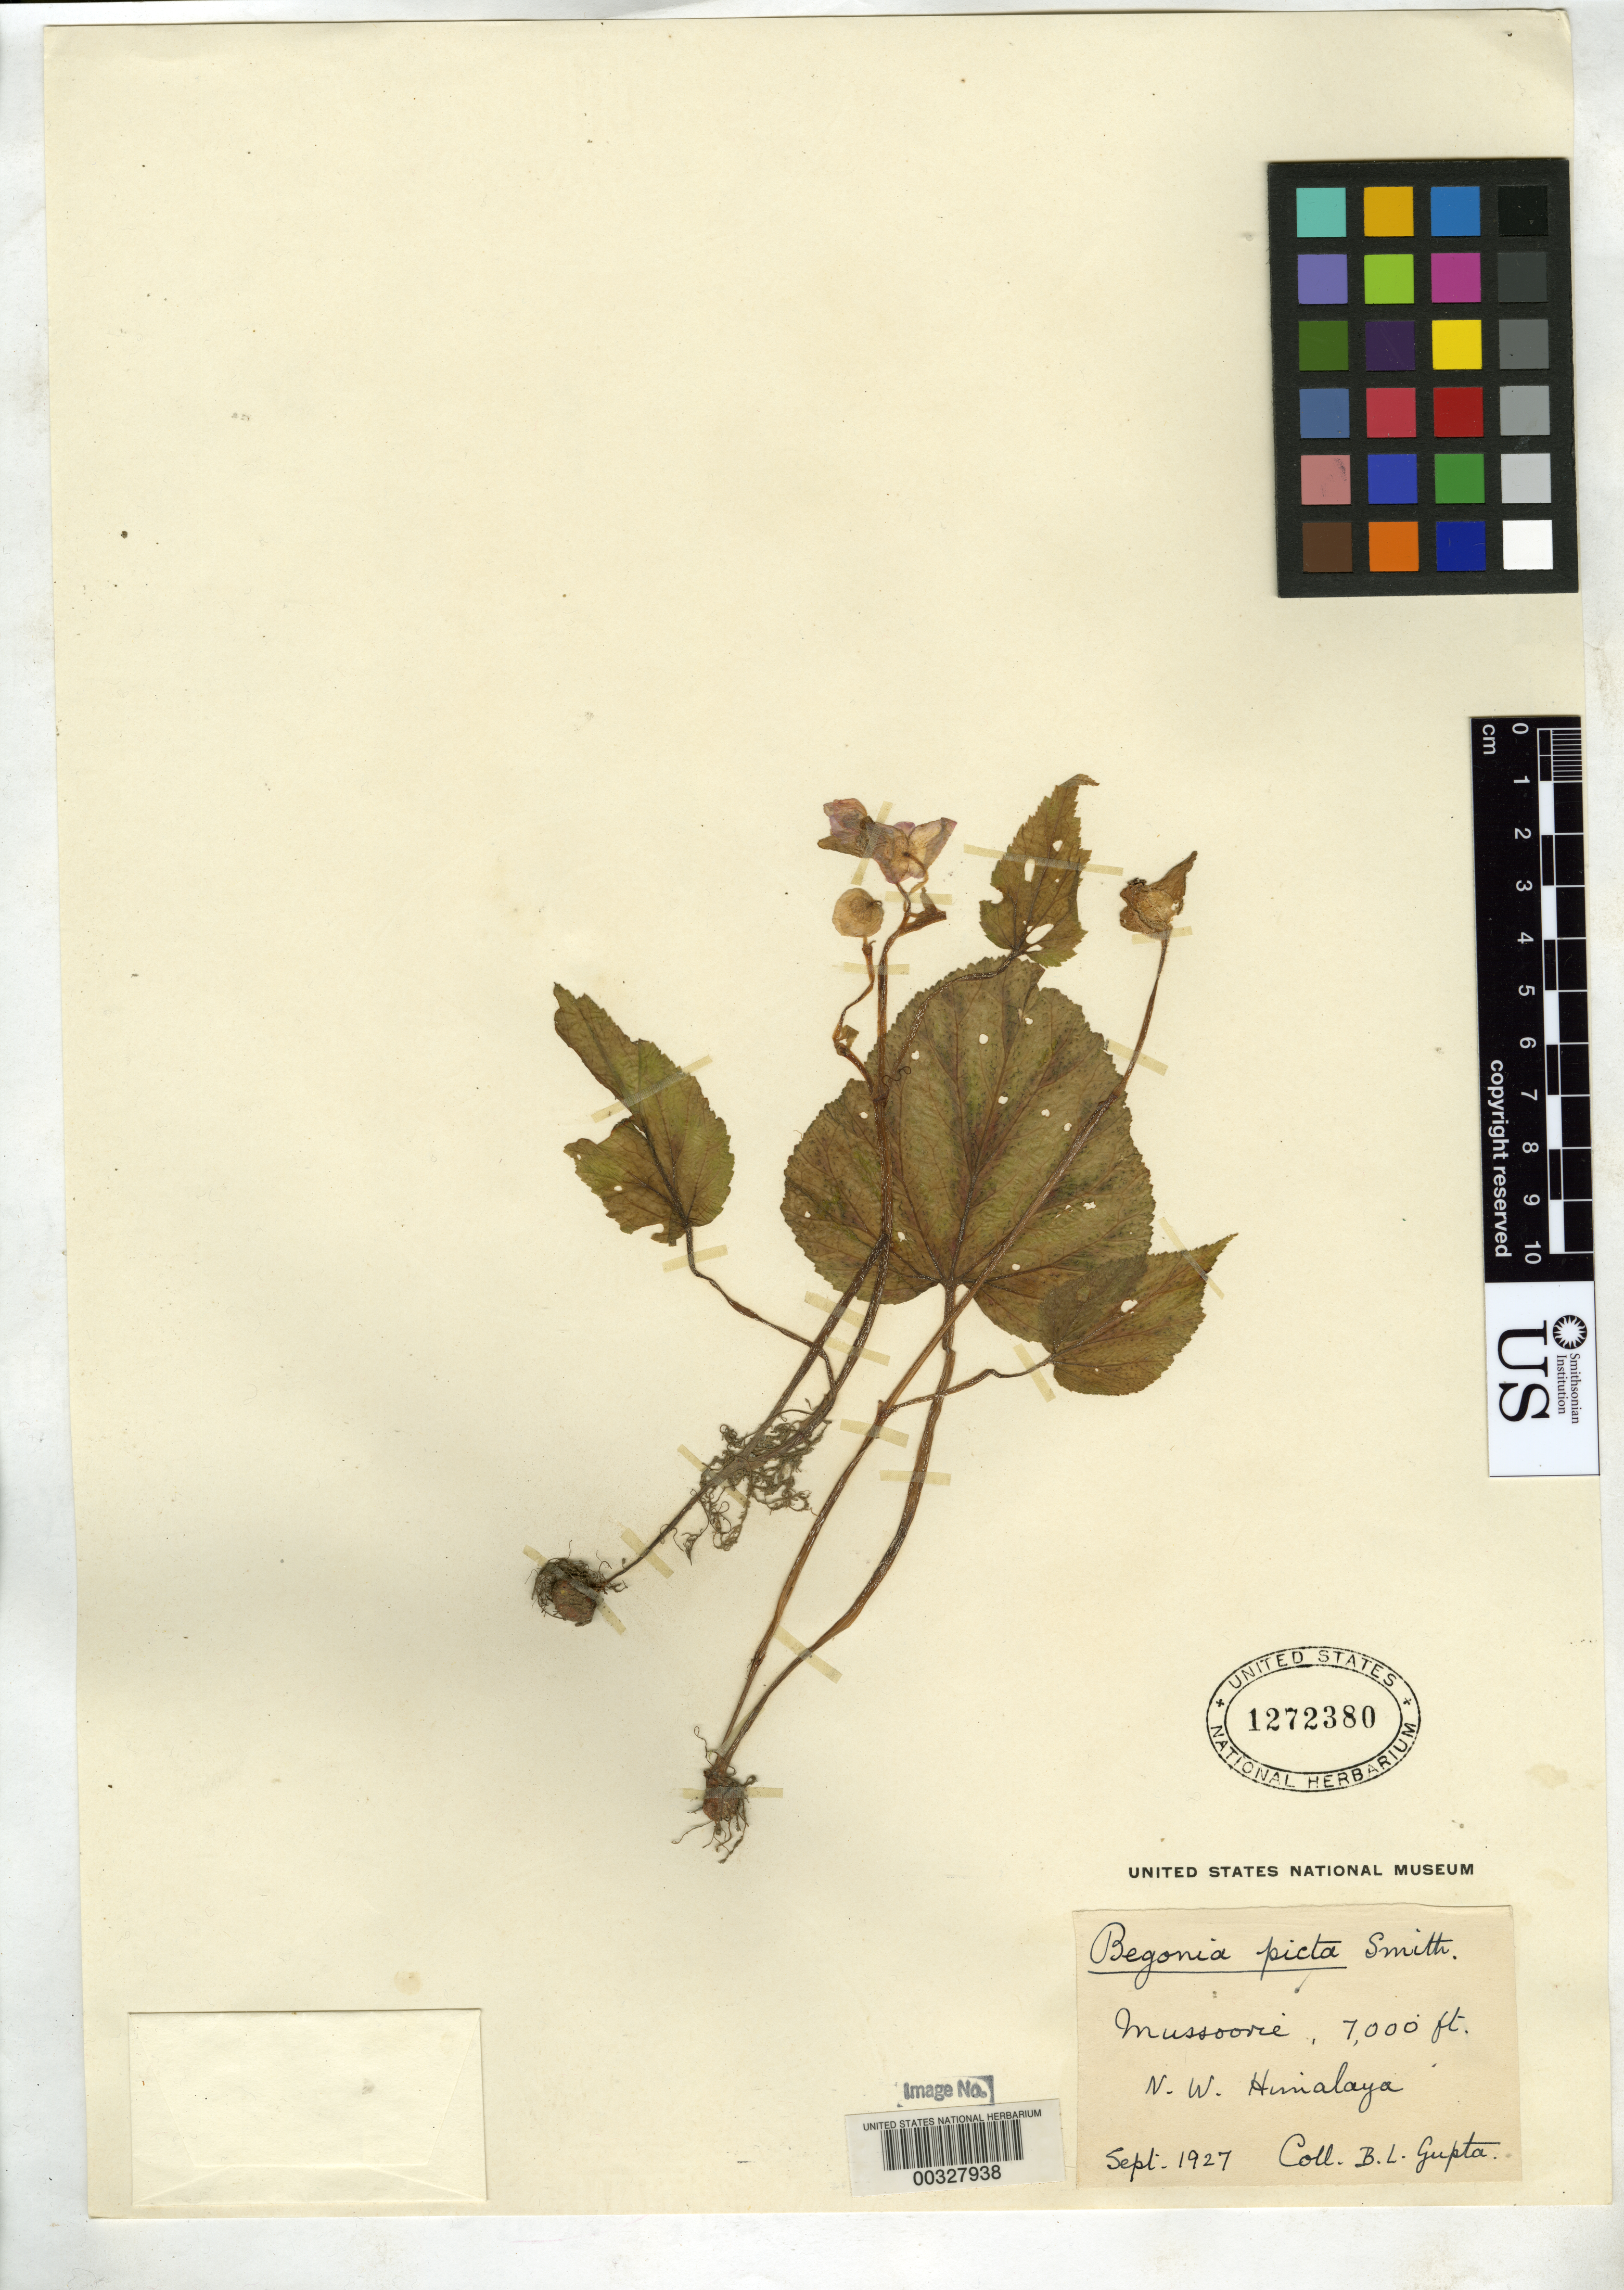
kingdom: Plantae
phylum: Tracheophyta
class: Magnoliopsida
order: Cucurbitales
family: Begoniaceae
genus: Begonia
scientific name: Begonia picta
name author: Sm.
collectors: B. L. Gupta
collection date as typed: Sep 1927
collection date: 1927-09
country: India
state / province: Uttar Pradesh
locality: Mussoorie, nw himalaya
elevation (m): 2134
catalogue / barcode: US 1272380